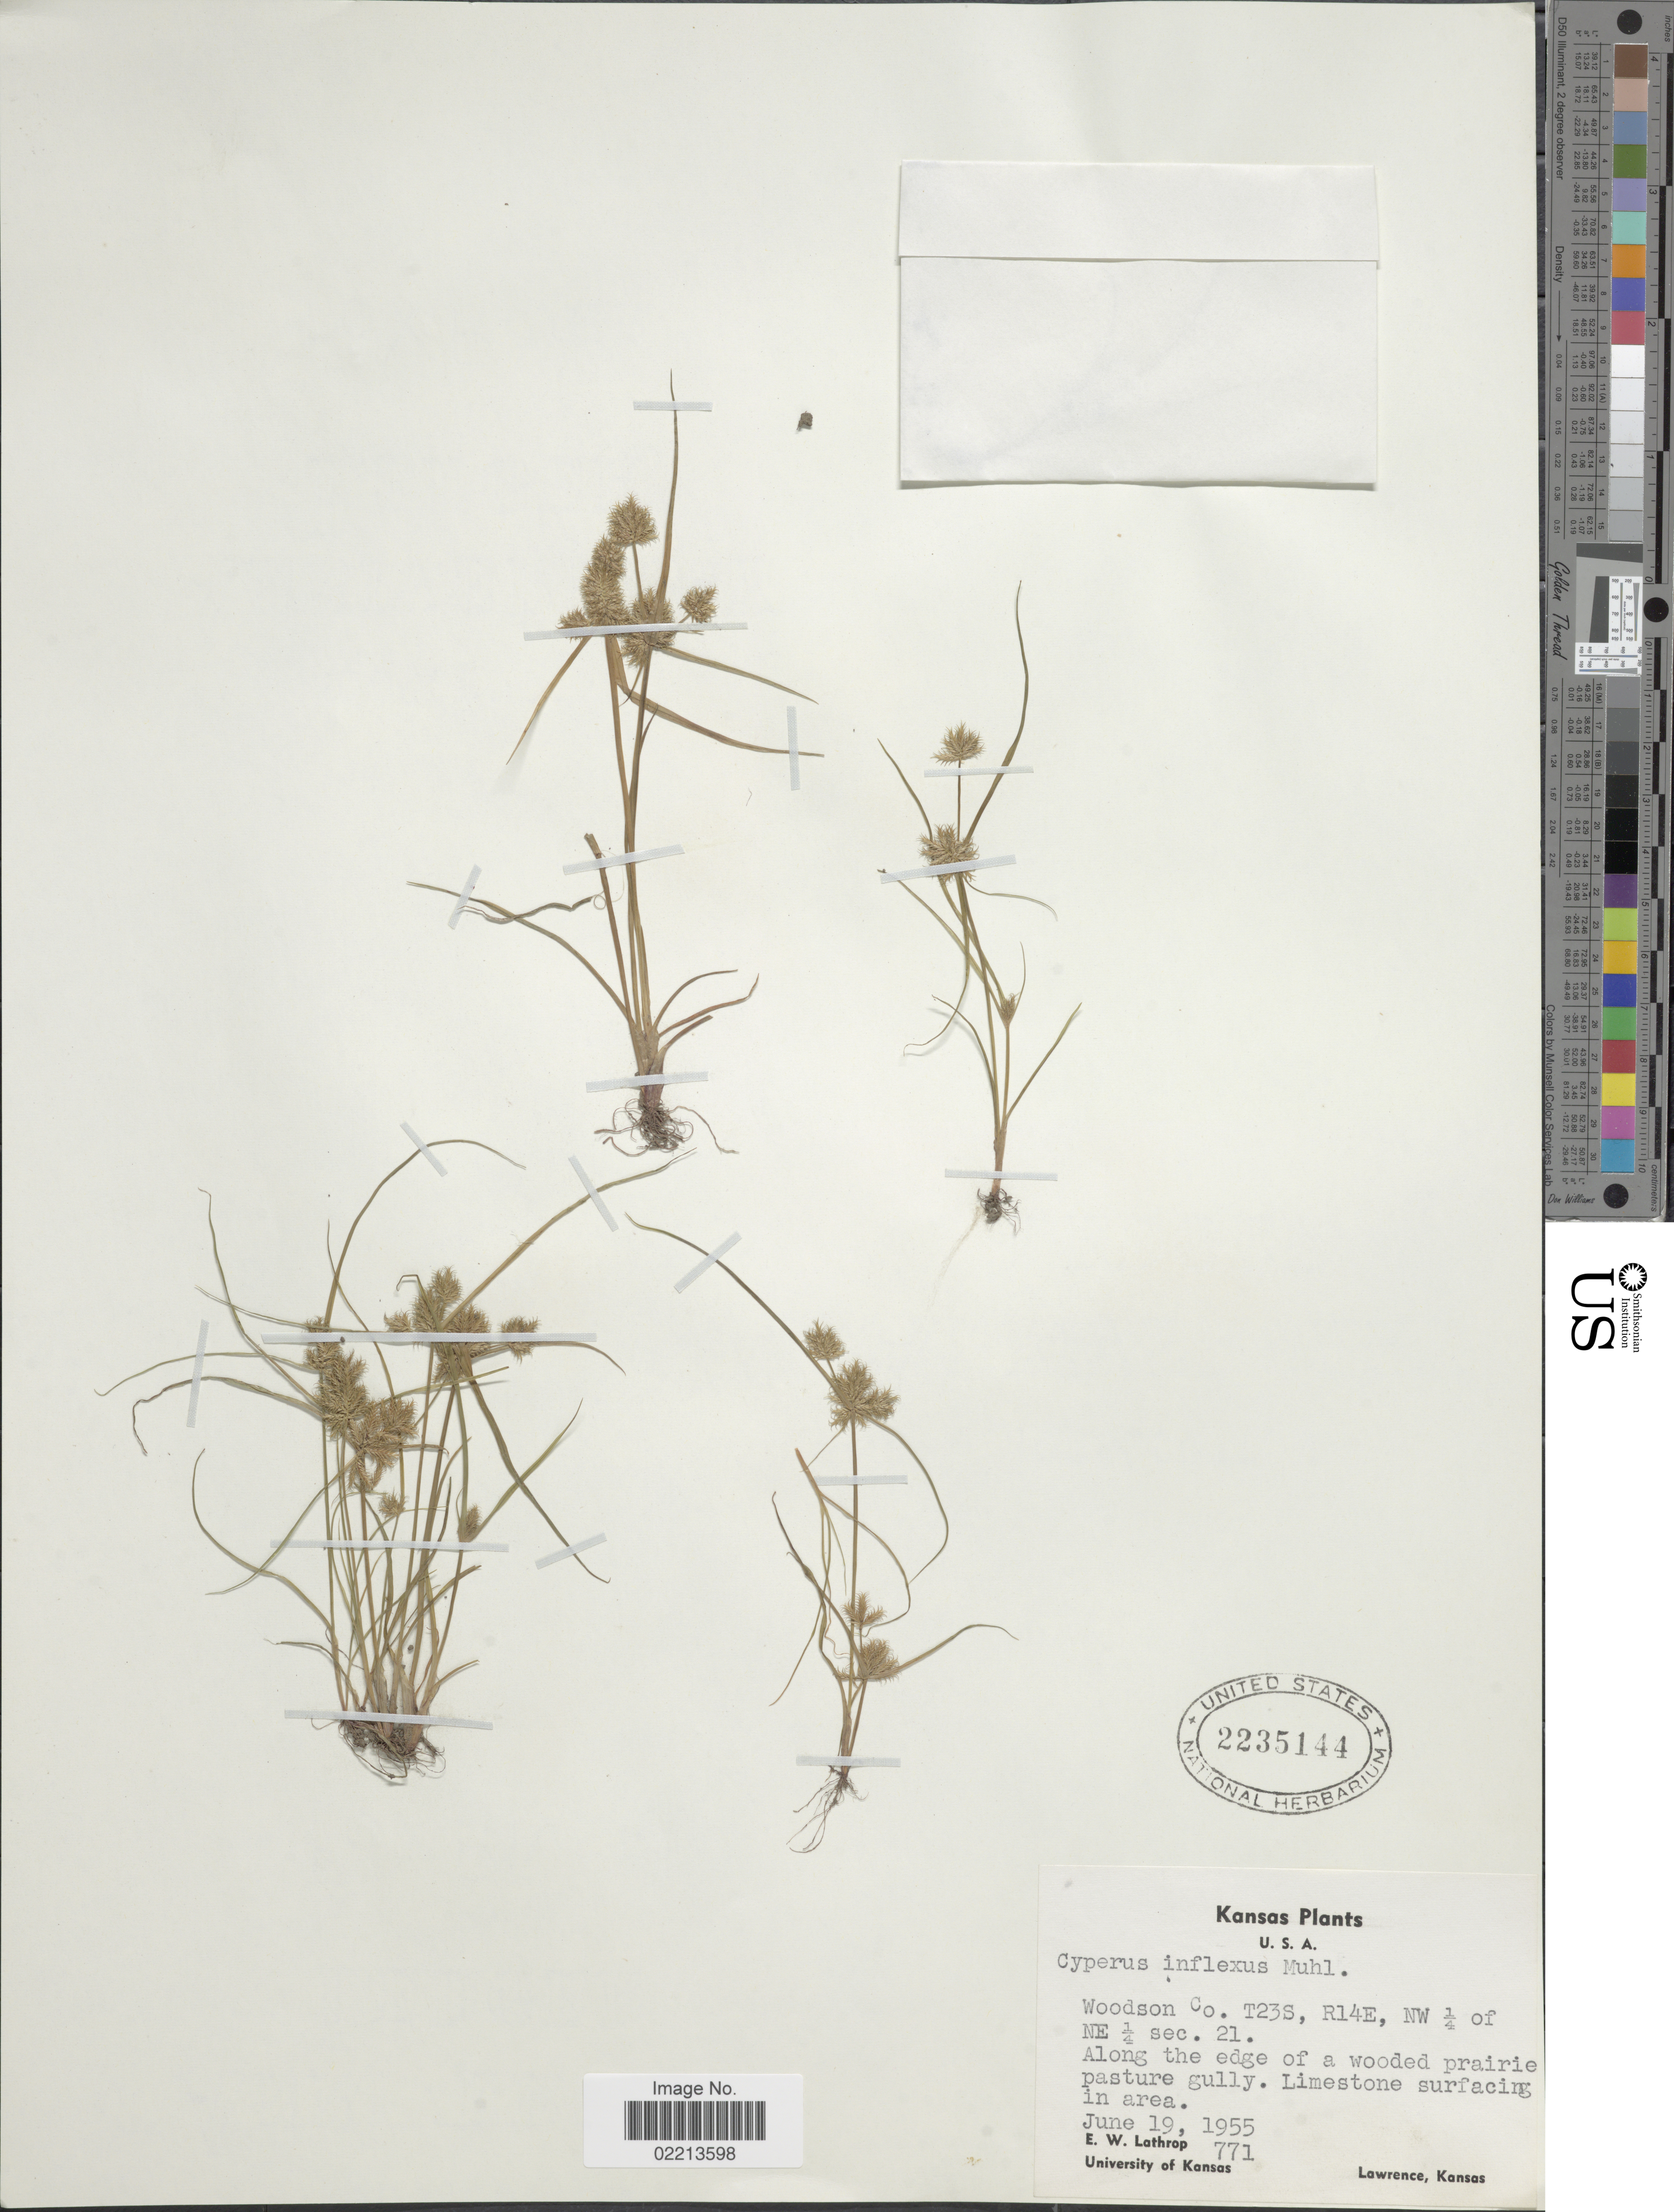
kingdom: Plantae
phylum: Tracheophyta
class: Liliopsida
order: Poales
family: Cyperaceae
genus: Cyperus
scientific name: Cyperus squarrosus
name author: L.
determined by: Strong, Mark T., (BOT), Smithsonian Institution - National Museum of Natural History (UNITED STATES)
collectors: E. W. Lathrop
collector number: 771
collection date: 1955-06-19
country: United States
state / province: Kansas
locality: Woodson Co., T23S, R14E, NW 1/4 of NE 1/4 sec. 21, along the edge of a wooded prairie pasture gully, limestone surfacing in area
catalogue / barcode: US 2235144